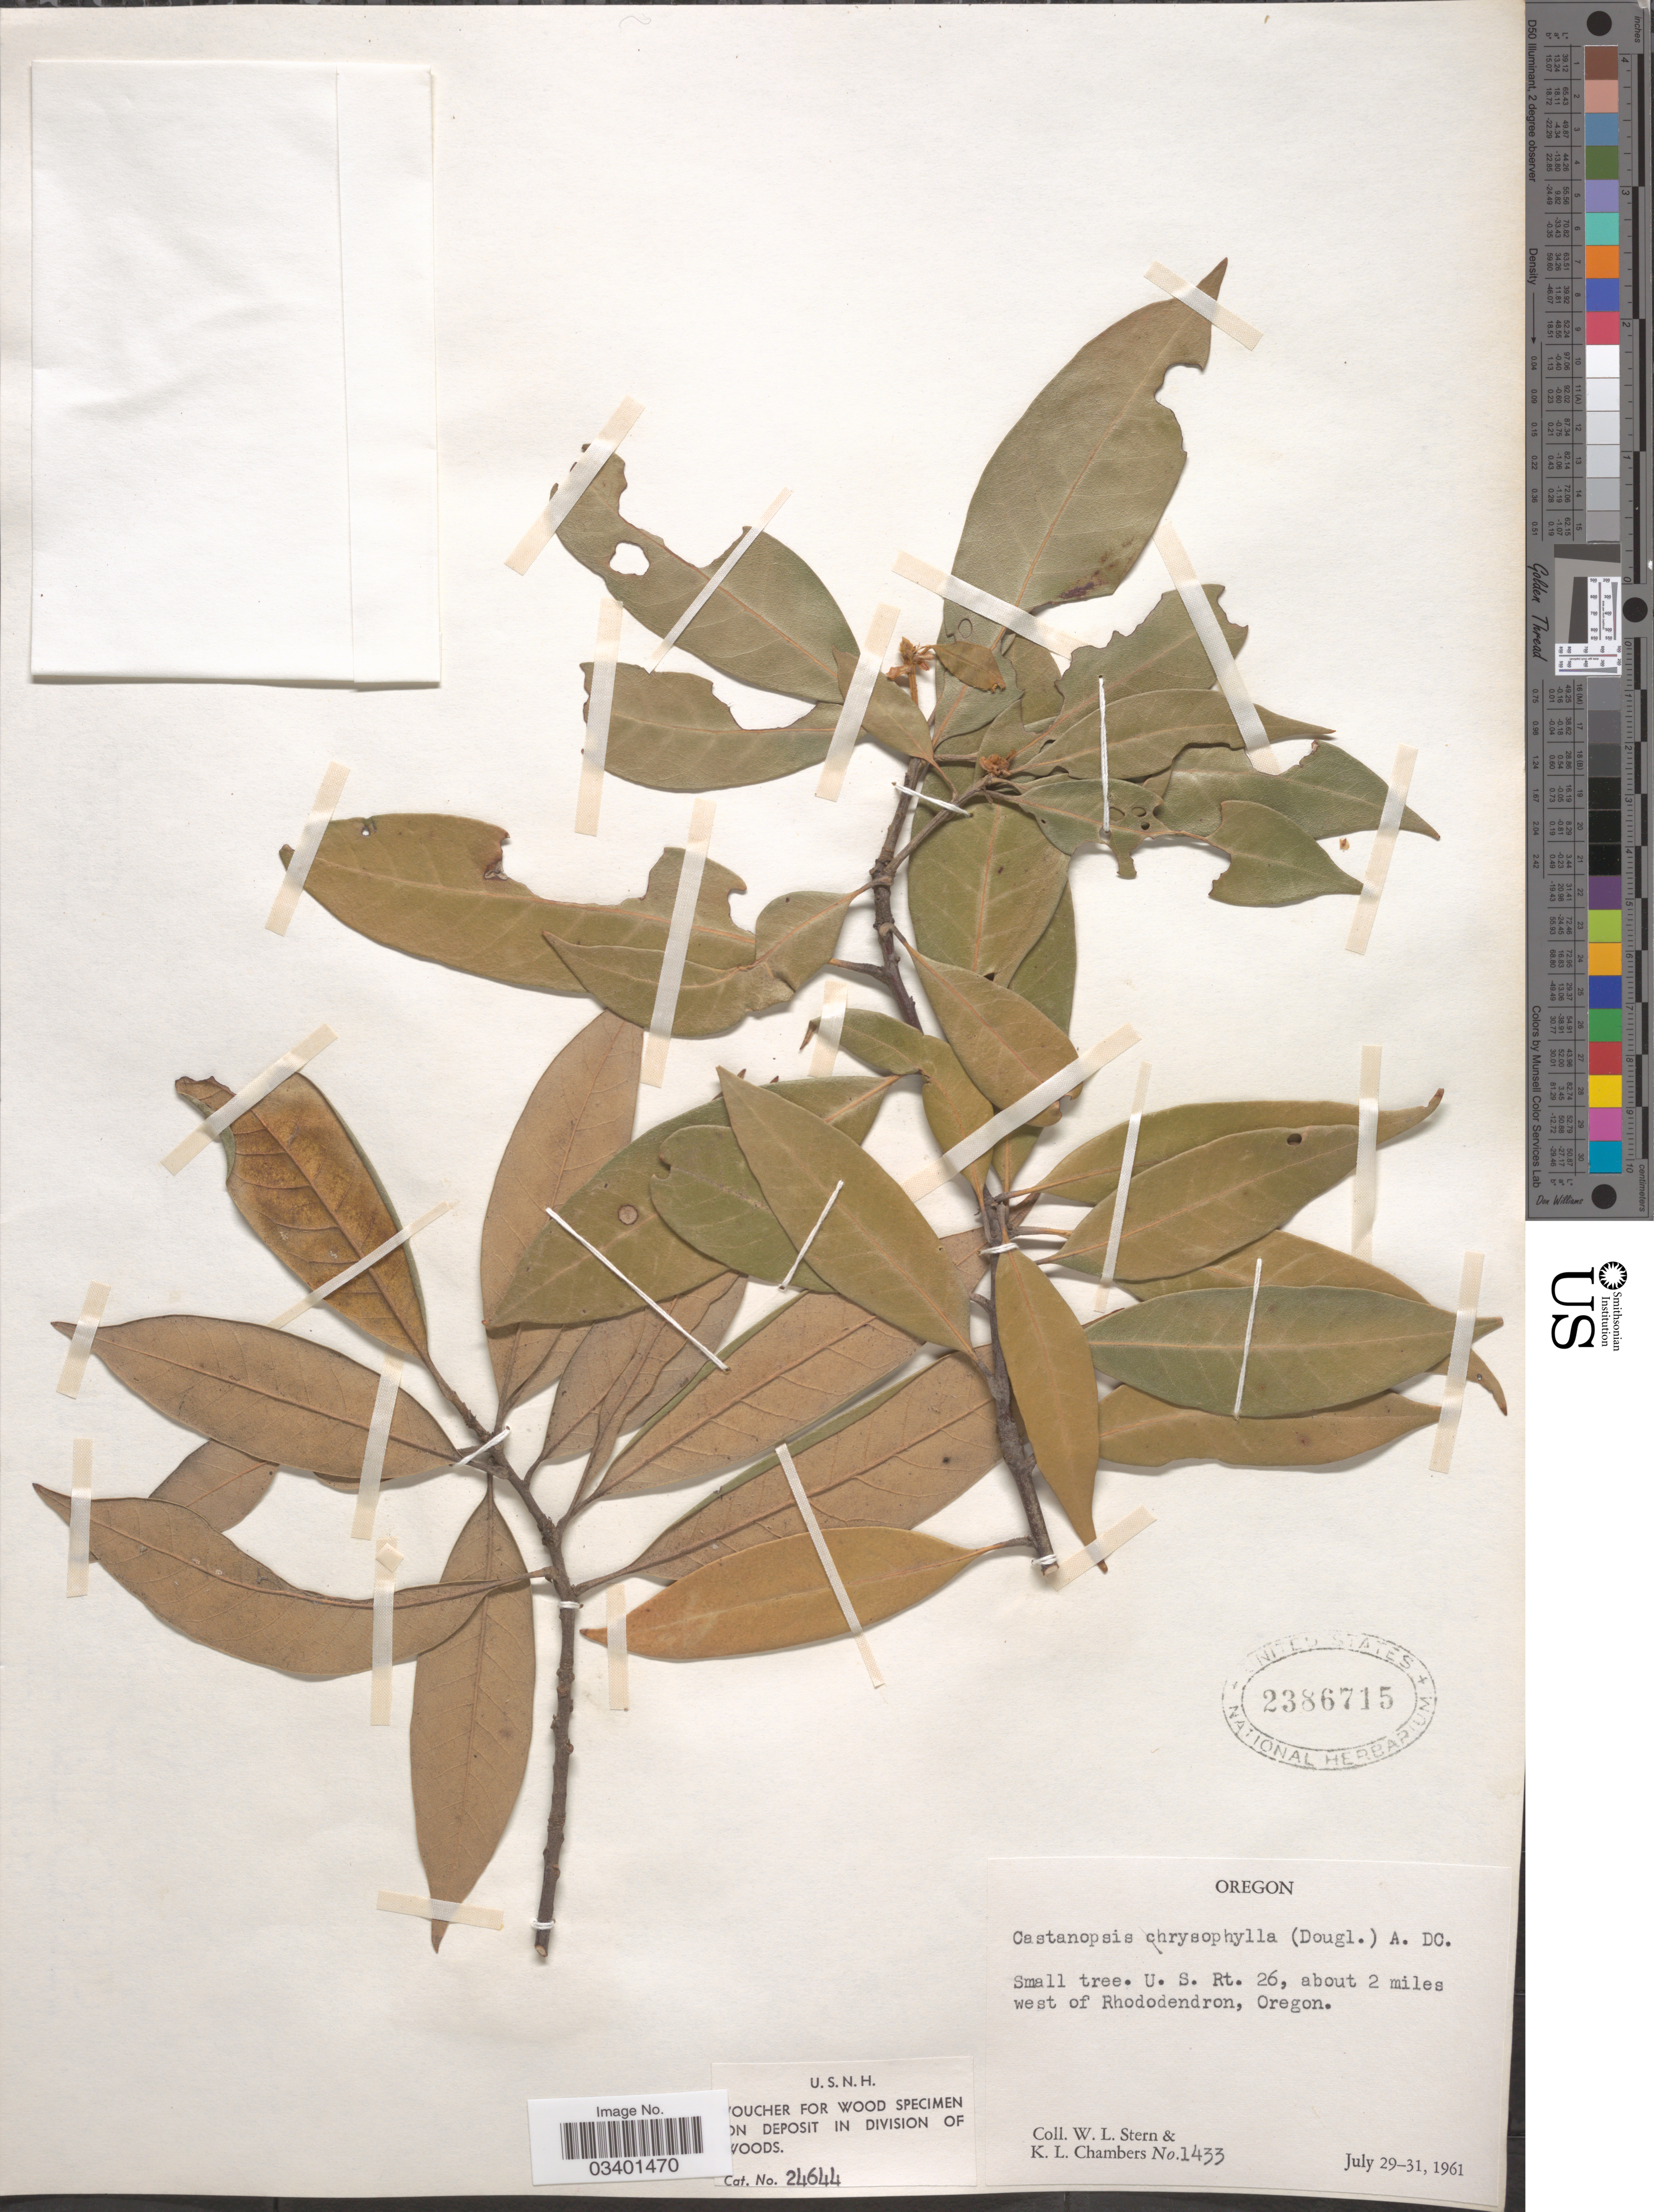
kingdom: Plantae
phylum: Tracheophyta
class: Magnoliopsida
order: Fagales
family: Fagaceae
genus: Chrysolepis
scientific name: Chrysolepis chrysophylla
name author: (Douglas ex Hook.) Hjelmq.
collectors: W. L. Stern & K. Chambers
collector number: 1433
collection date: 1961-07-29/1961-07-31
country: United States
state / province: Oregon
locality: U. S. Rt. 26, about 2 miles west of Rhododendron.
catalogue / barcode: US 2387715